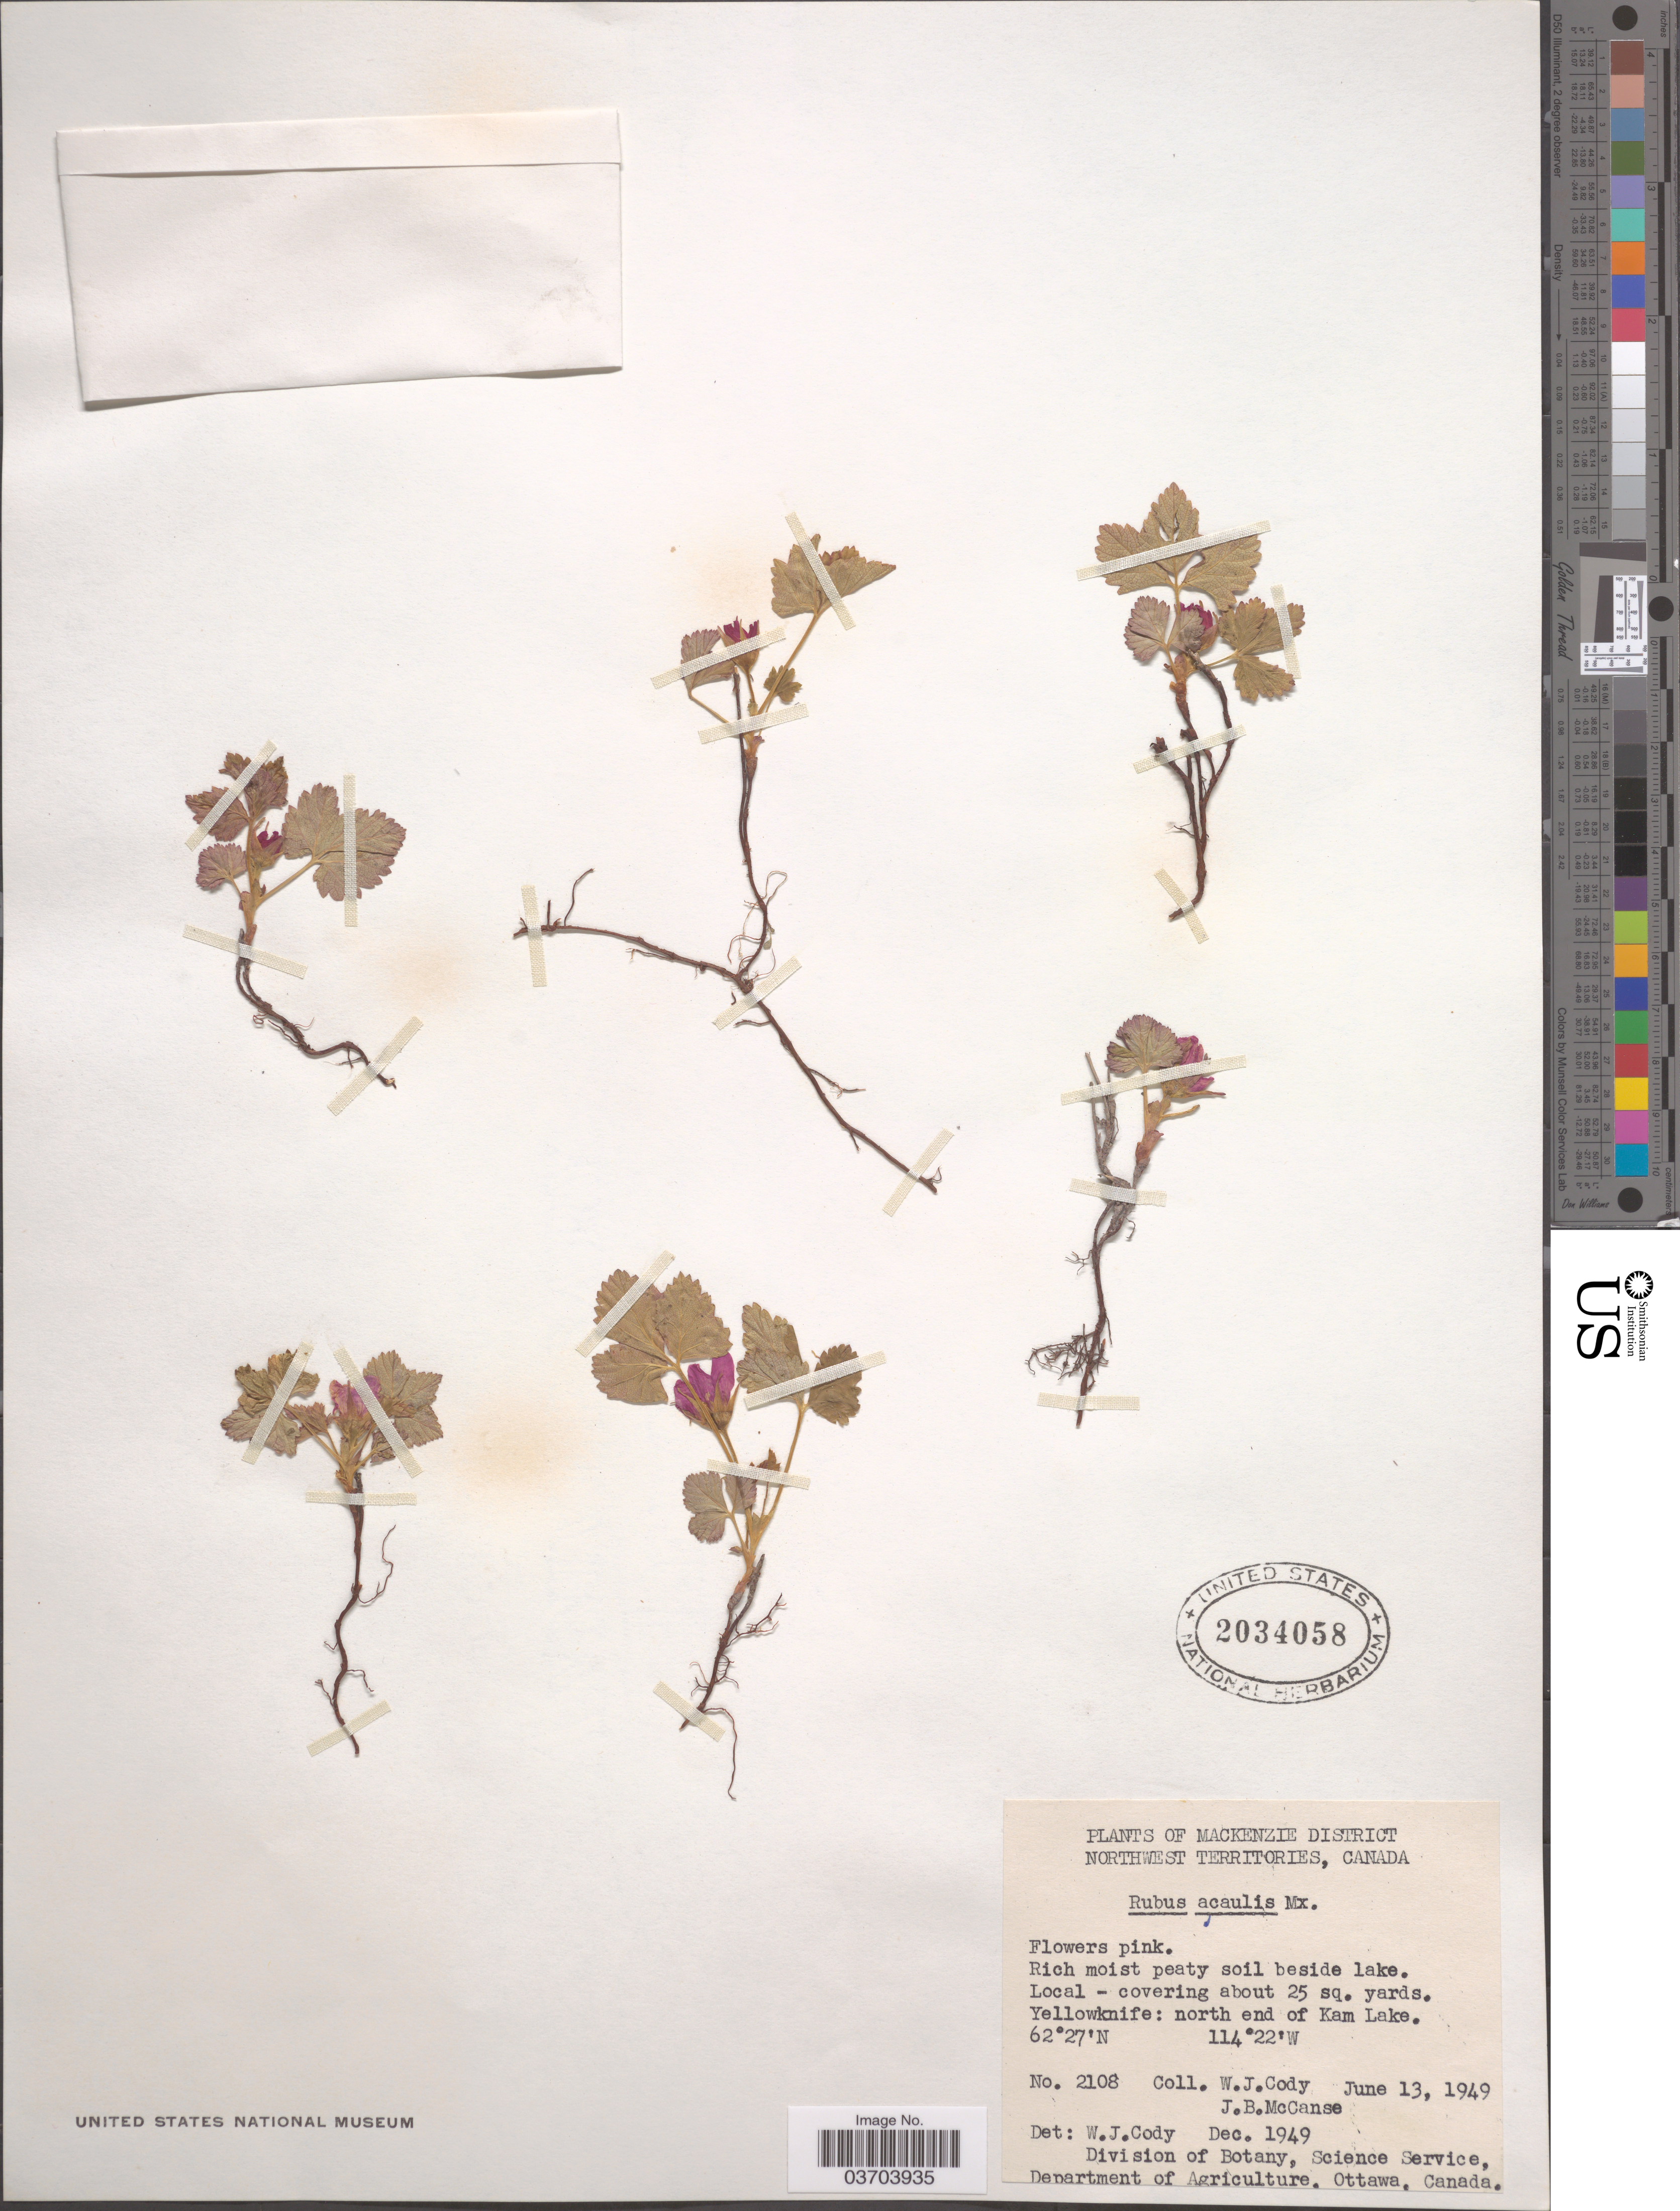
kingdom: Plantae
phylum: Tracheophyta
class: Magnoliopsida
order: Rosales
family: Rosaceae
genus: Rubus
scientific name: Rubus acaulis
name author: Michx.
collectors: W. Cody & J. McCanse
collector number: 2108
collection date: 1949-06-13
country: Canada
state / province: Northwest Territories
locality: Mackenzie District. Yellowknife: north end of Kam Lake.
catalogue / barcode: US 2034058